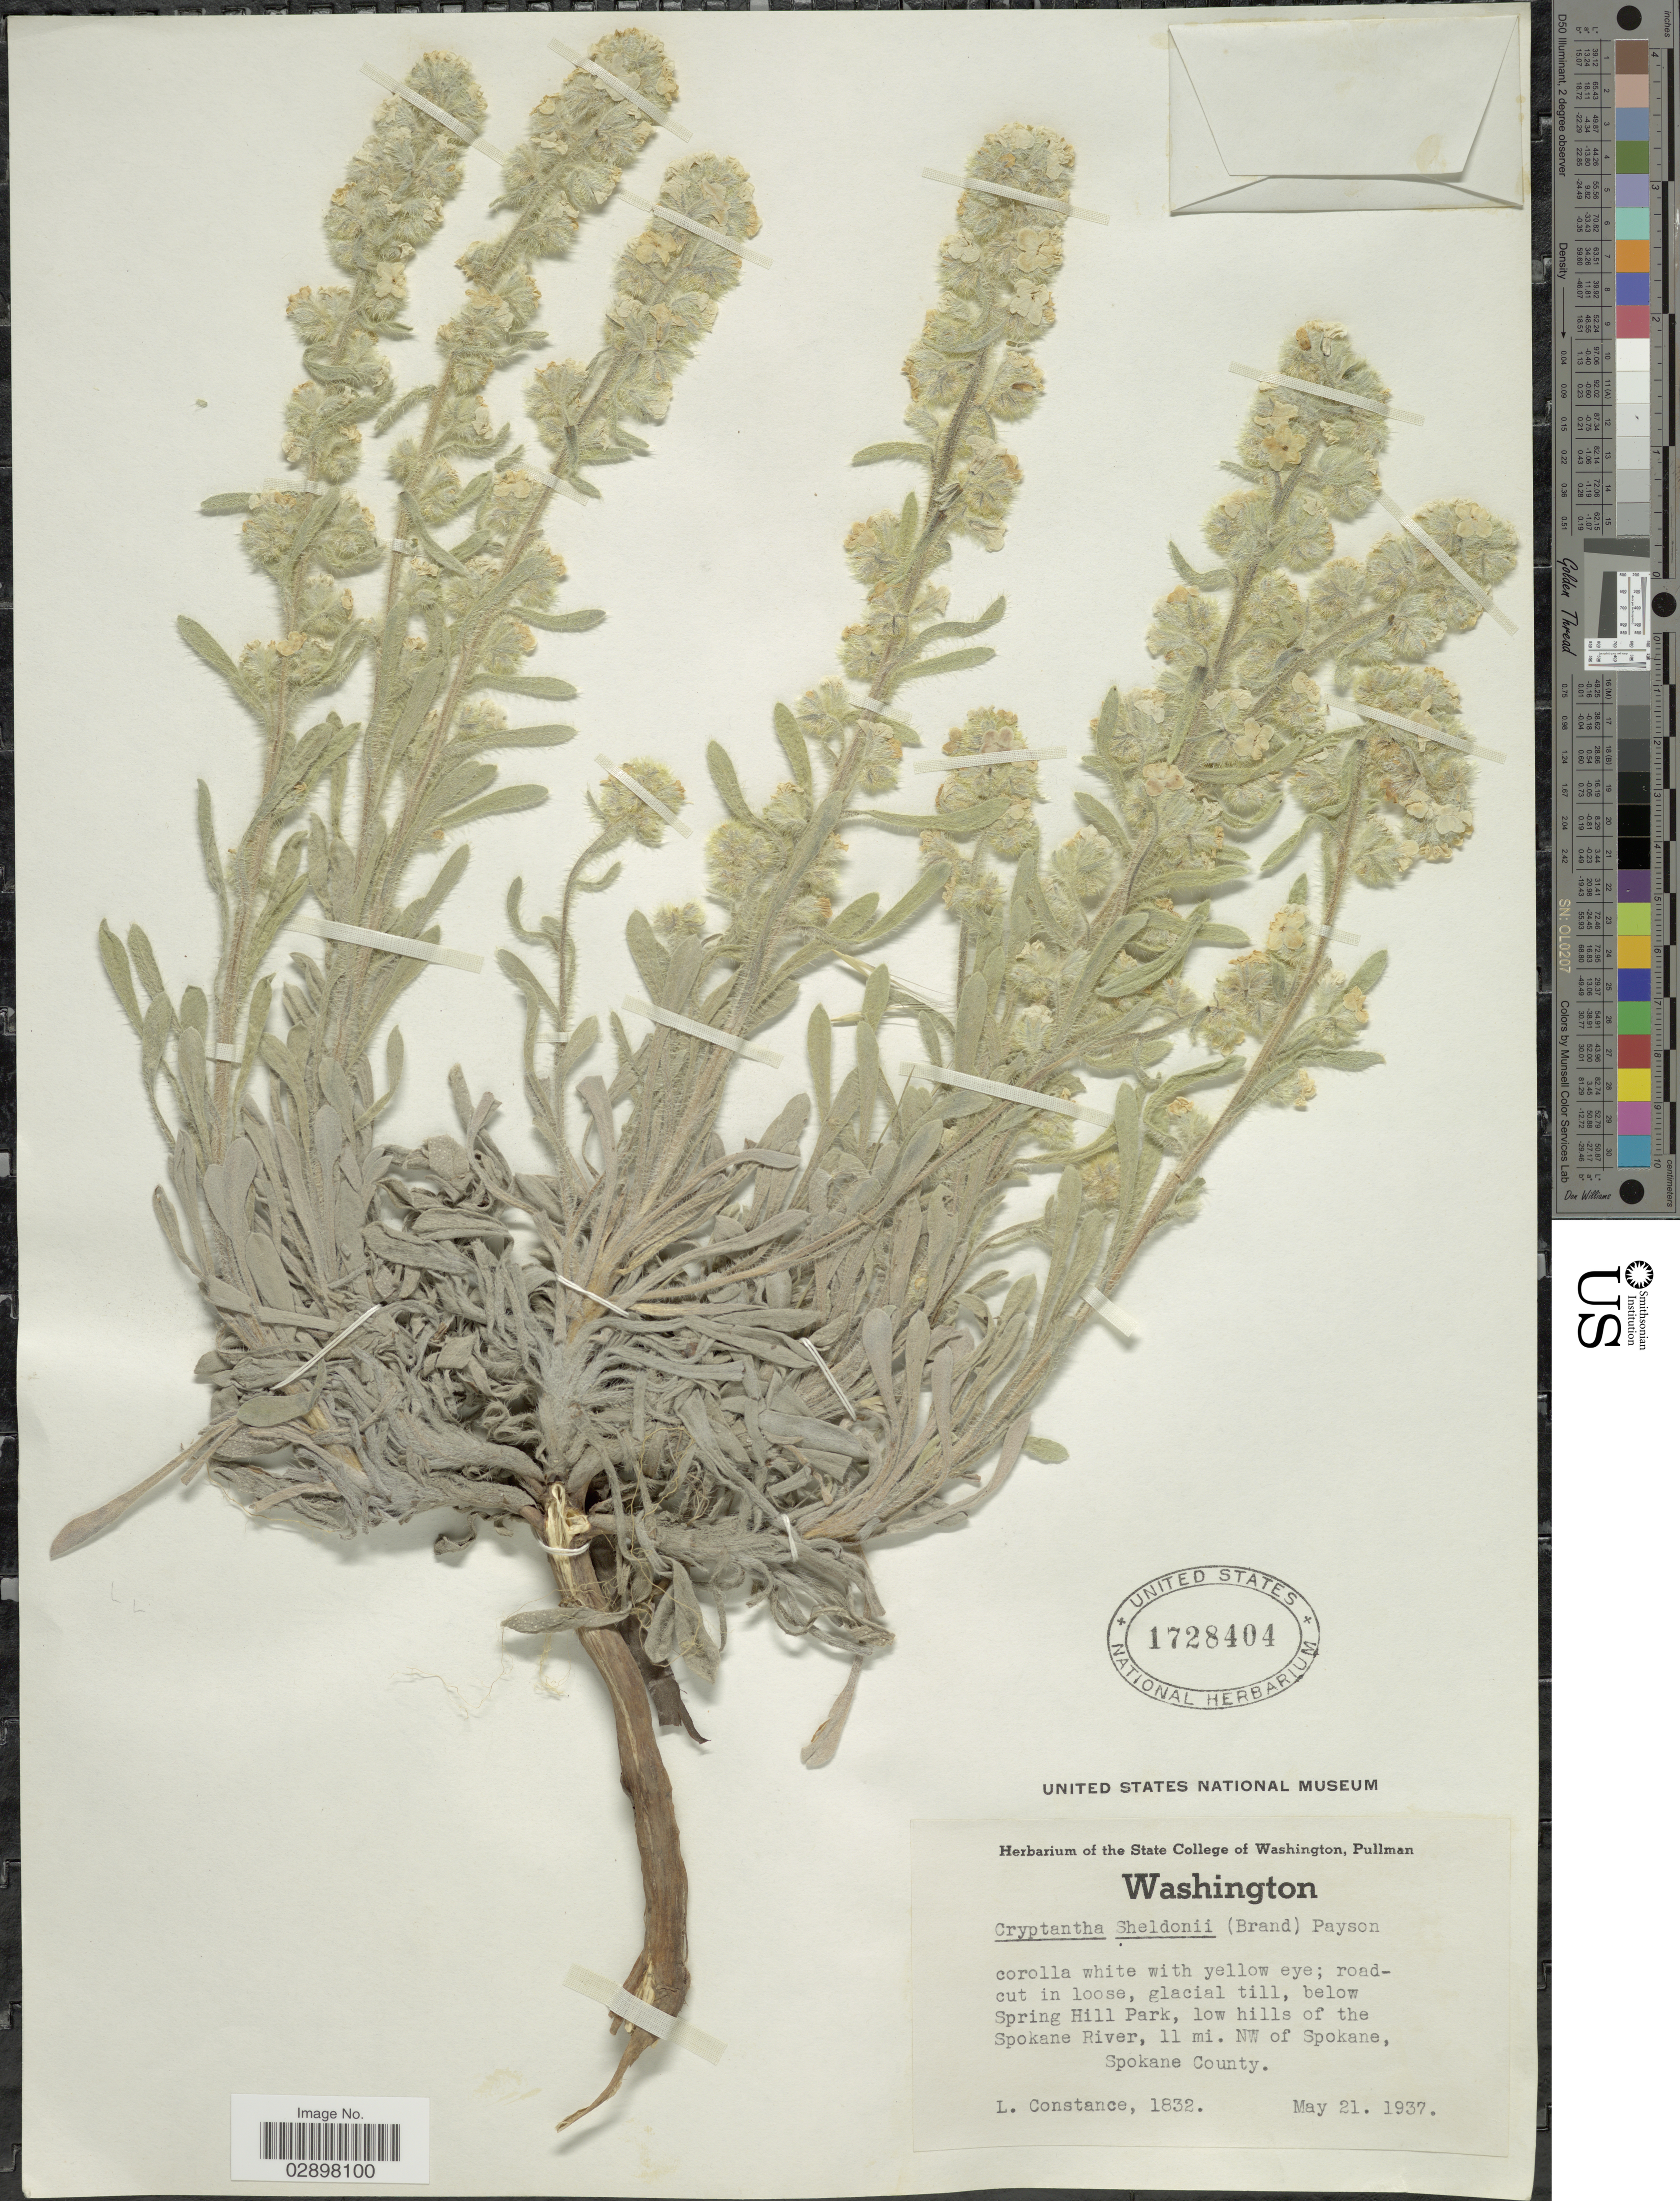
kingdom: Plantae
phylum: Tracheophyta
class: Magnoliopsida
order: Boraginales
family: Boraginaceae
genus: Cryptantha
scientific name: Cryptantha sheldonii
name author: (Brand) Payson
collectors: L. Constance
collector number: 1832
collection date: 1937-05-21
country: United States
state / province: Washington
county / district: Spokane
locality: Below Spring Hill Park, low hills of the Spokane River, 11 mi. NW of Spokane, Spokane County.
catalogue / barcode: US 1728404